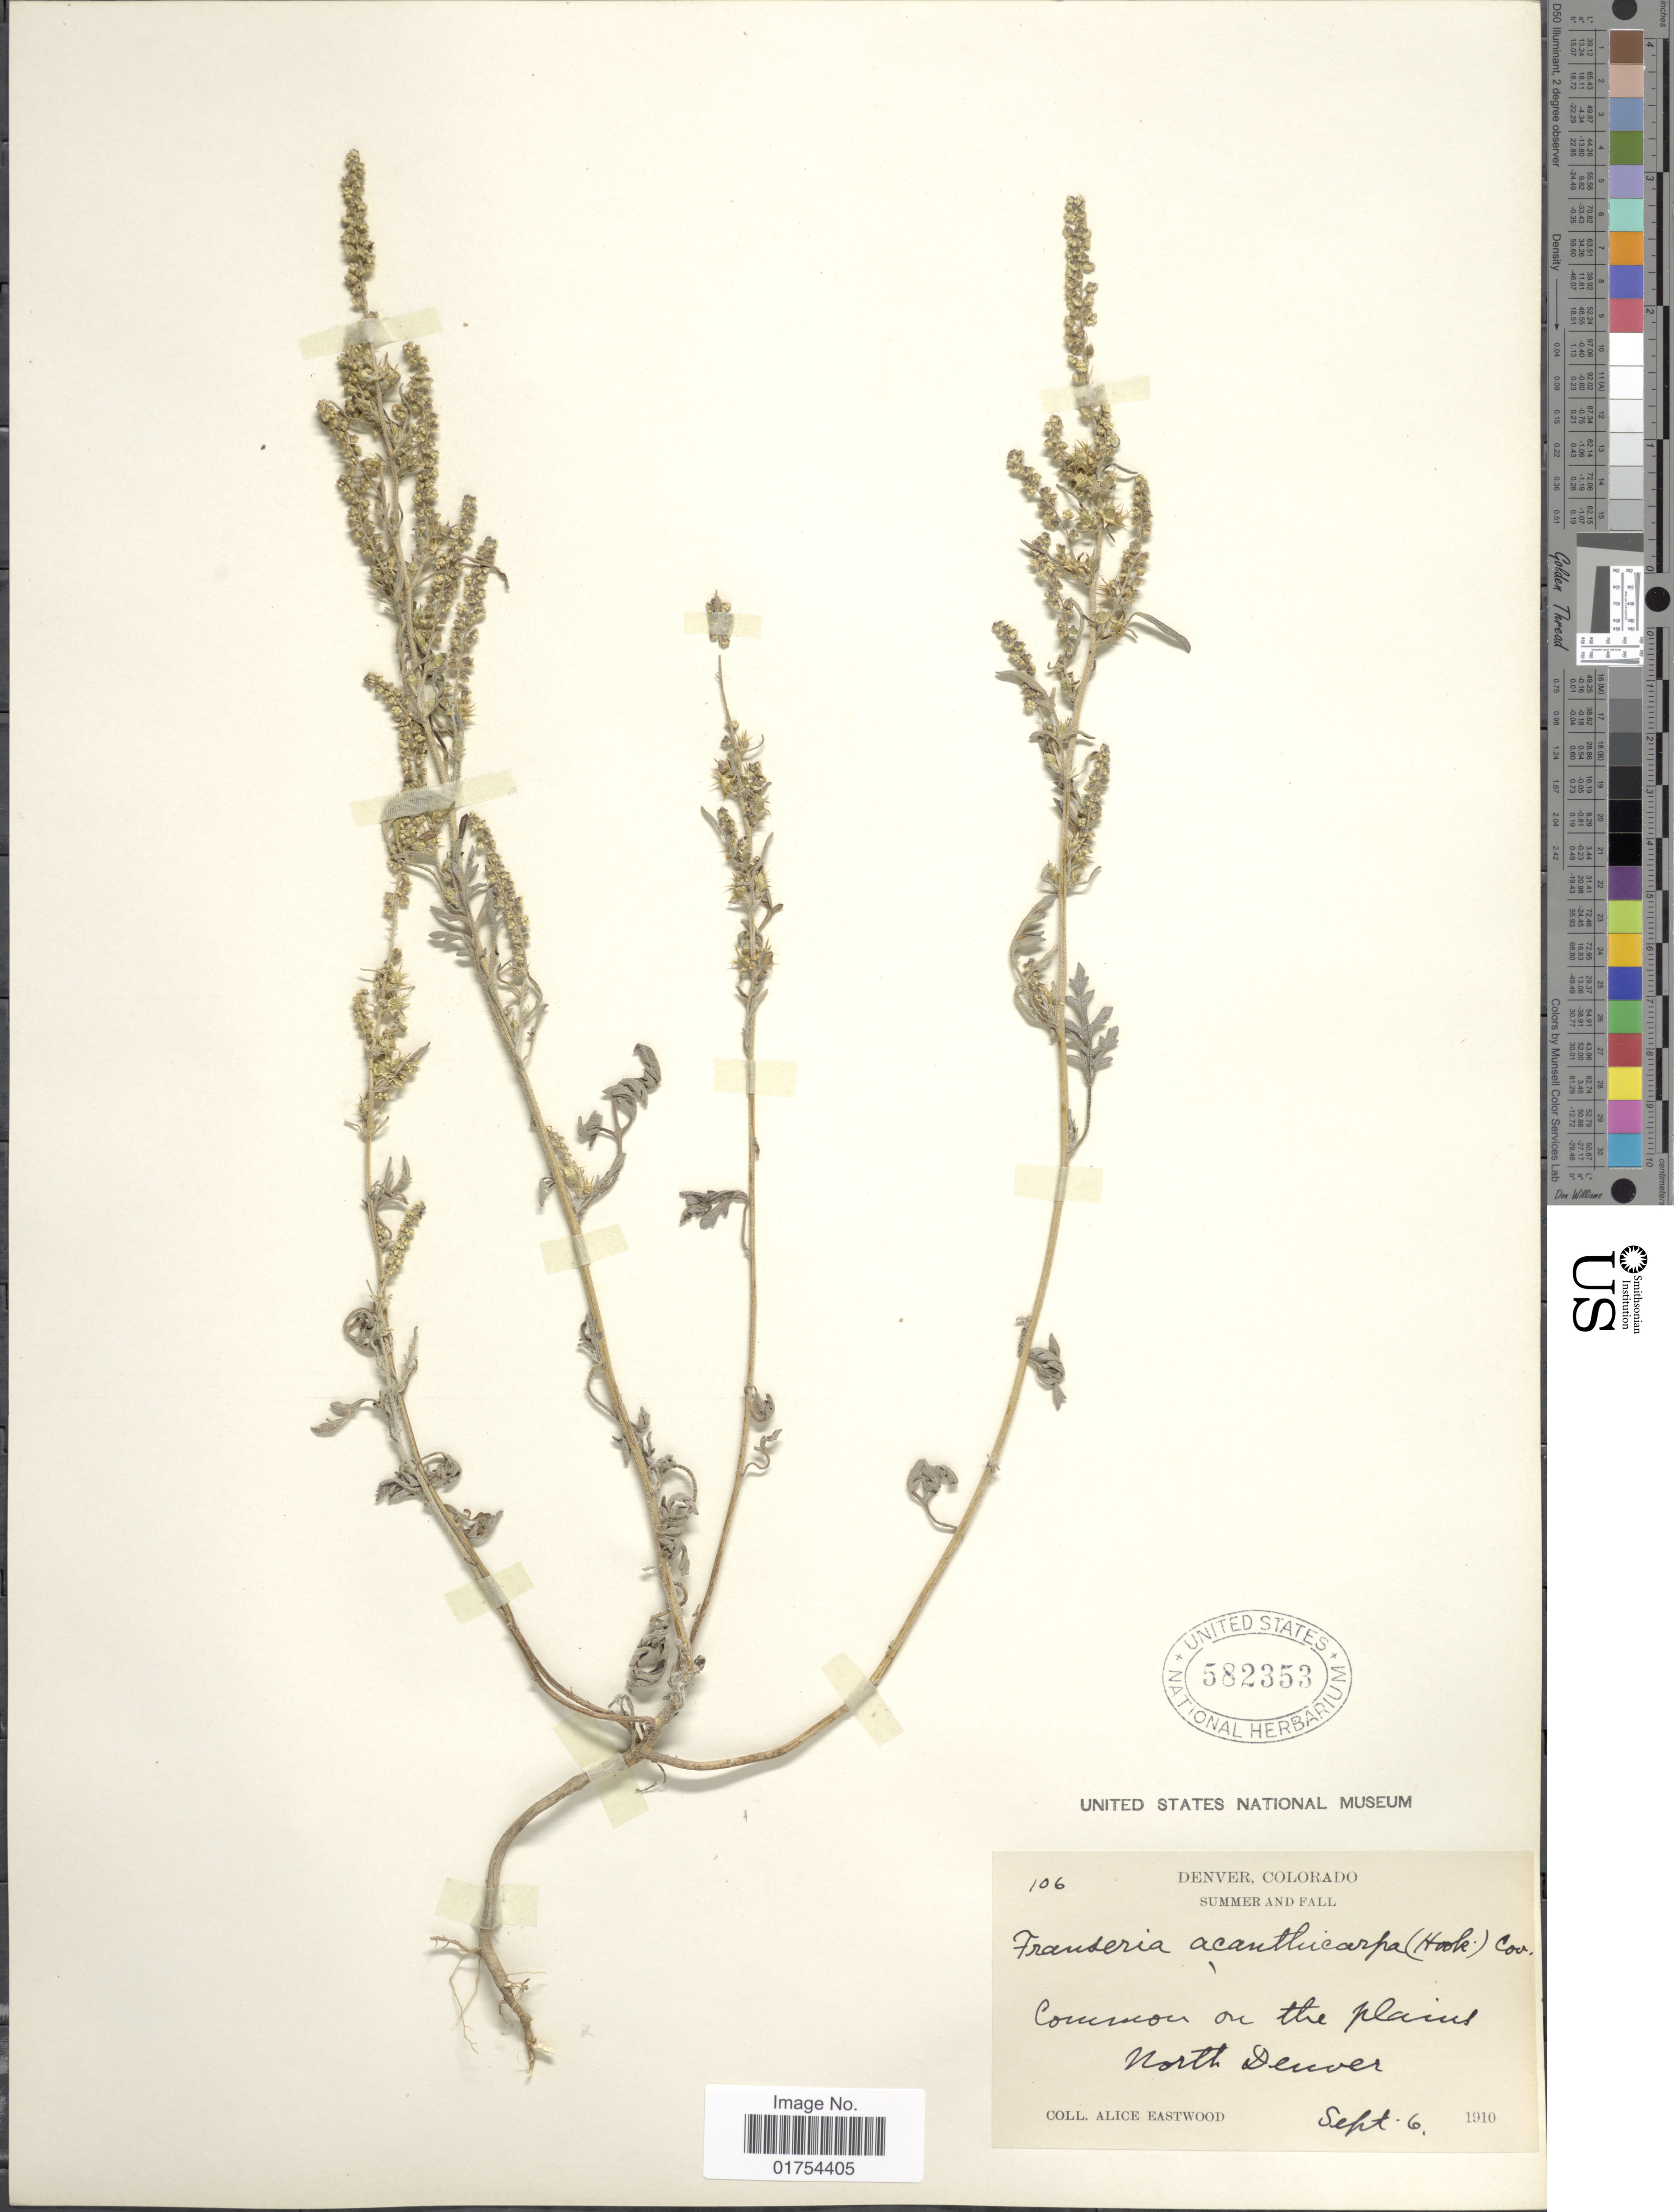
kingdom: Plantae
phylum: Tracheophyta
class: Magnoliopsida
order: Asterales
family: Asteraceae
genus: Franseria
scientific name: Franseria acanthicarpa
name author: Coville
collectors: A. Eastwood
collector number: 106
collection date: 1910-09-06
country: United States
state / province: Colorado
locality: Denver, North Denver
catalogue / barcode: US 582353